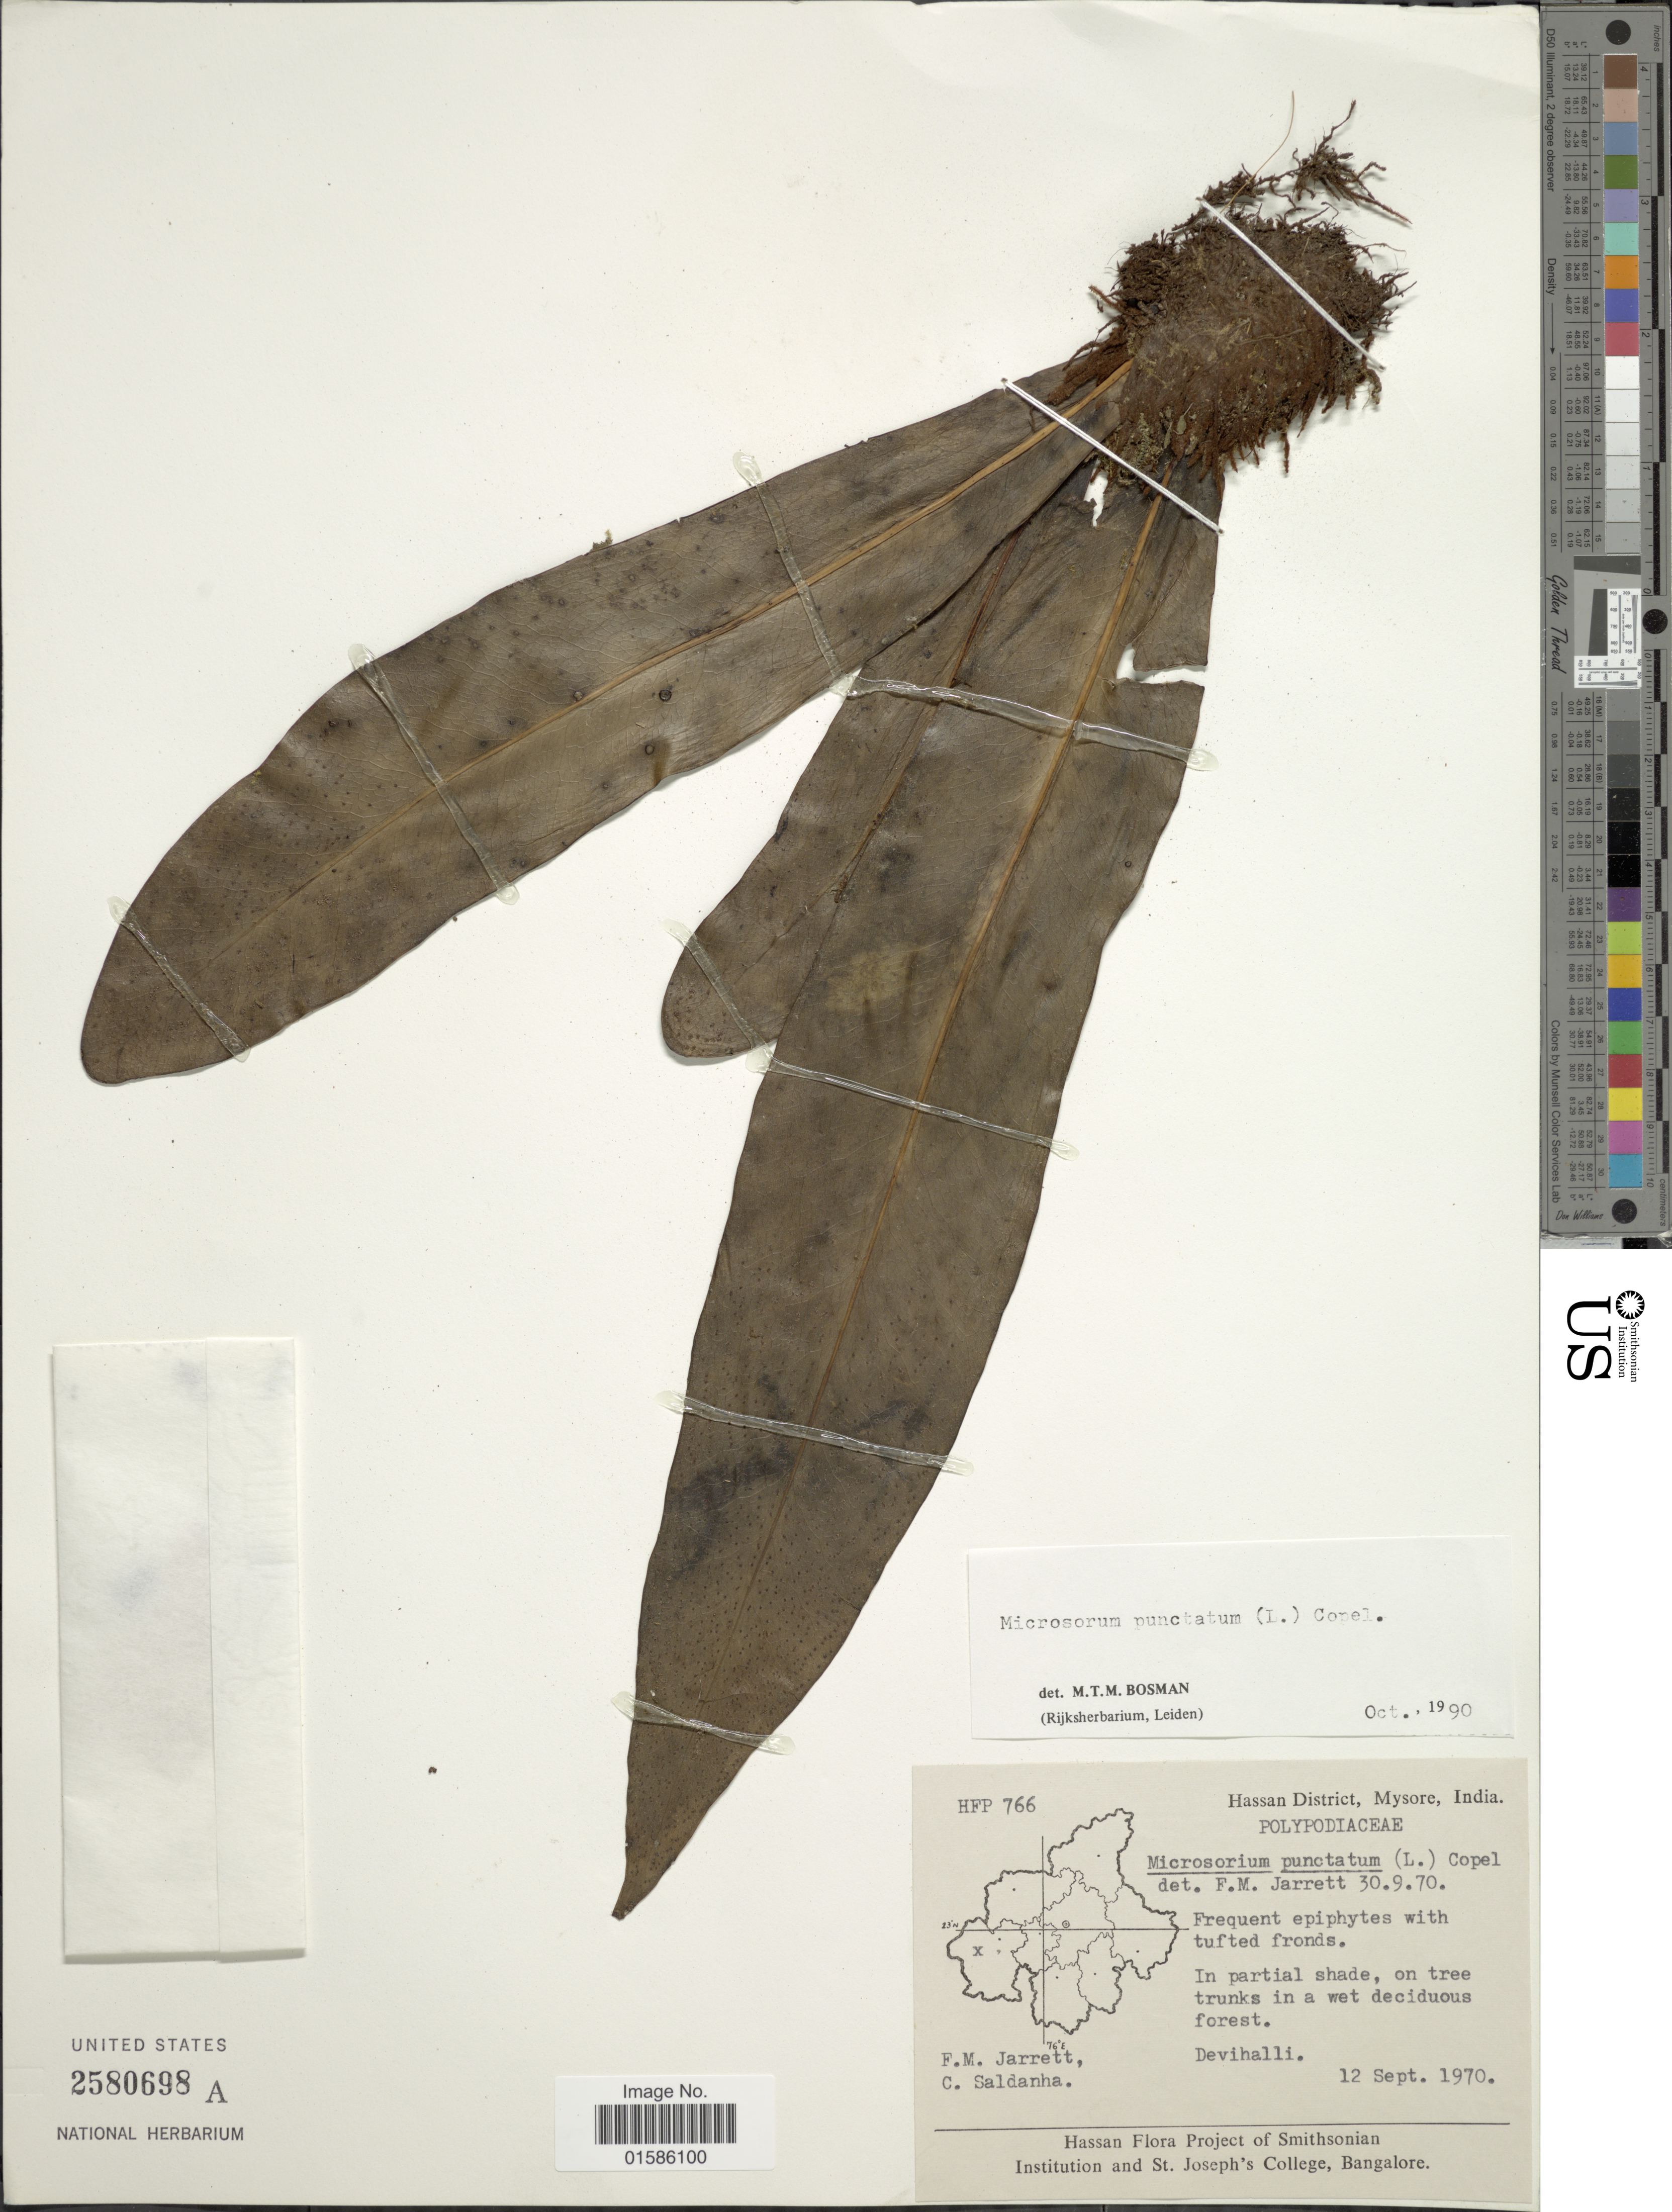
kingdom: Plantae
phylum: Tracheophyta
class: Polypodiopsida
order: Polypodiales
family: Polypodiaceae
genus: Microsorum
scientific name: Microsorum punctatum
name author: (L.) Copel.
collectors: F. M. Jarrett & C. Saldanha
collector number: HFP 766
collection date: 1970-09-12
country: India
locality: Hassan District, Mysore, Devihalli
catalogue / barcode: US 2580698A